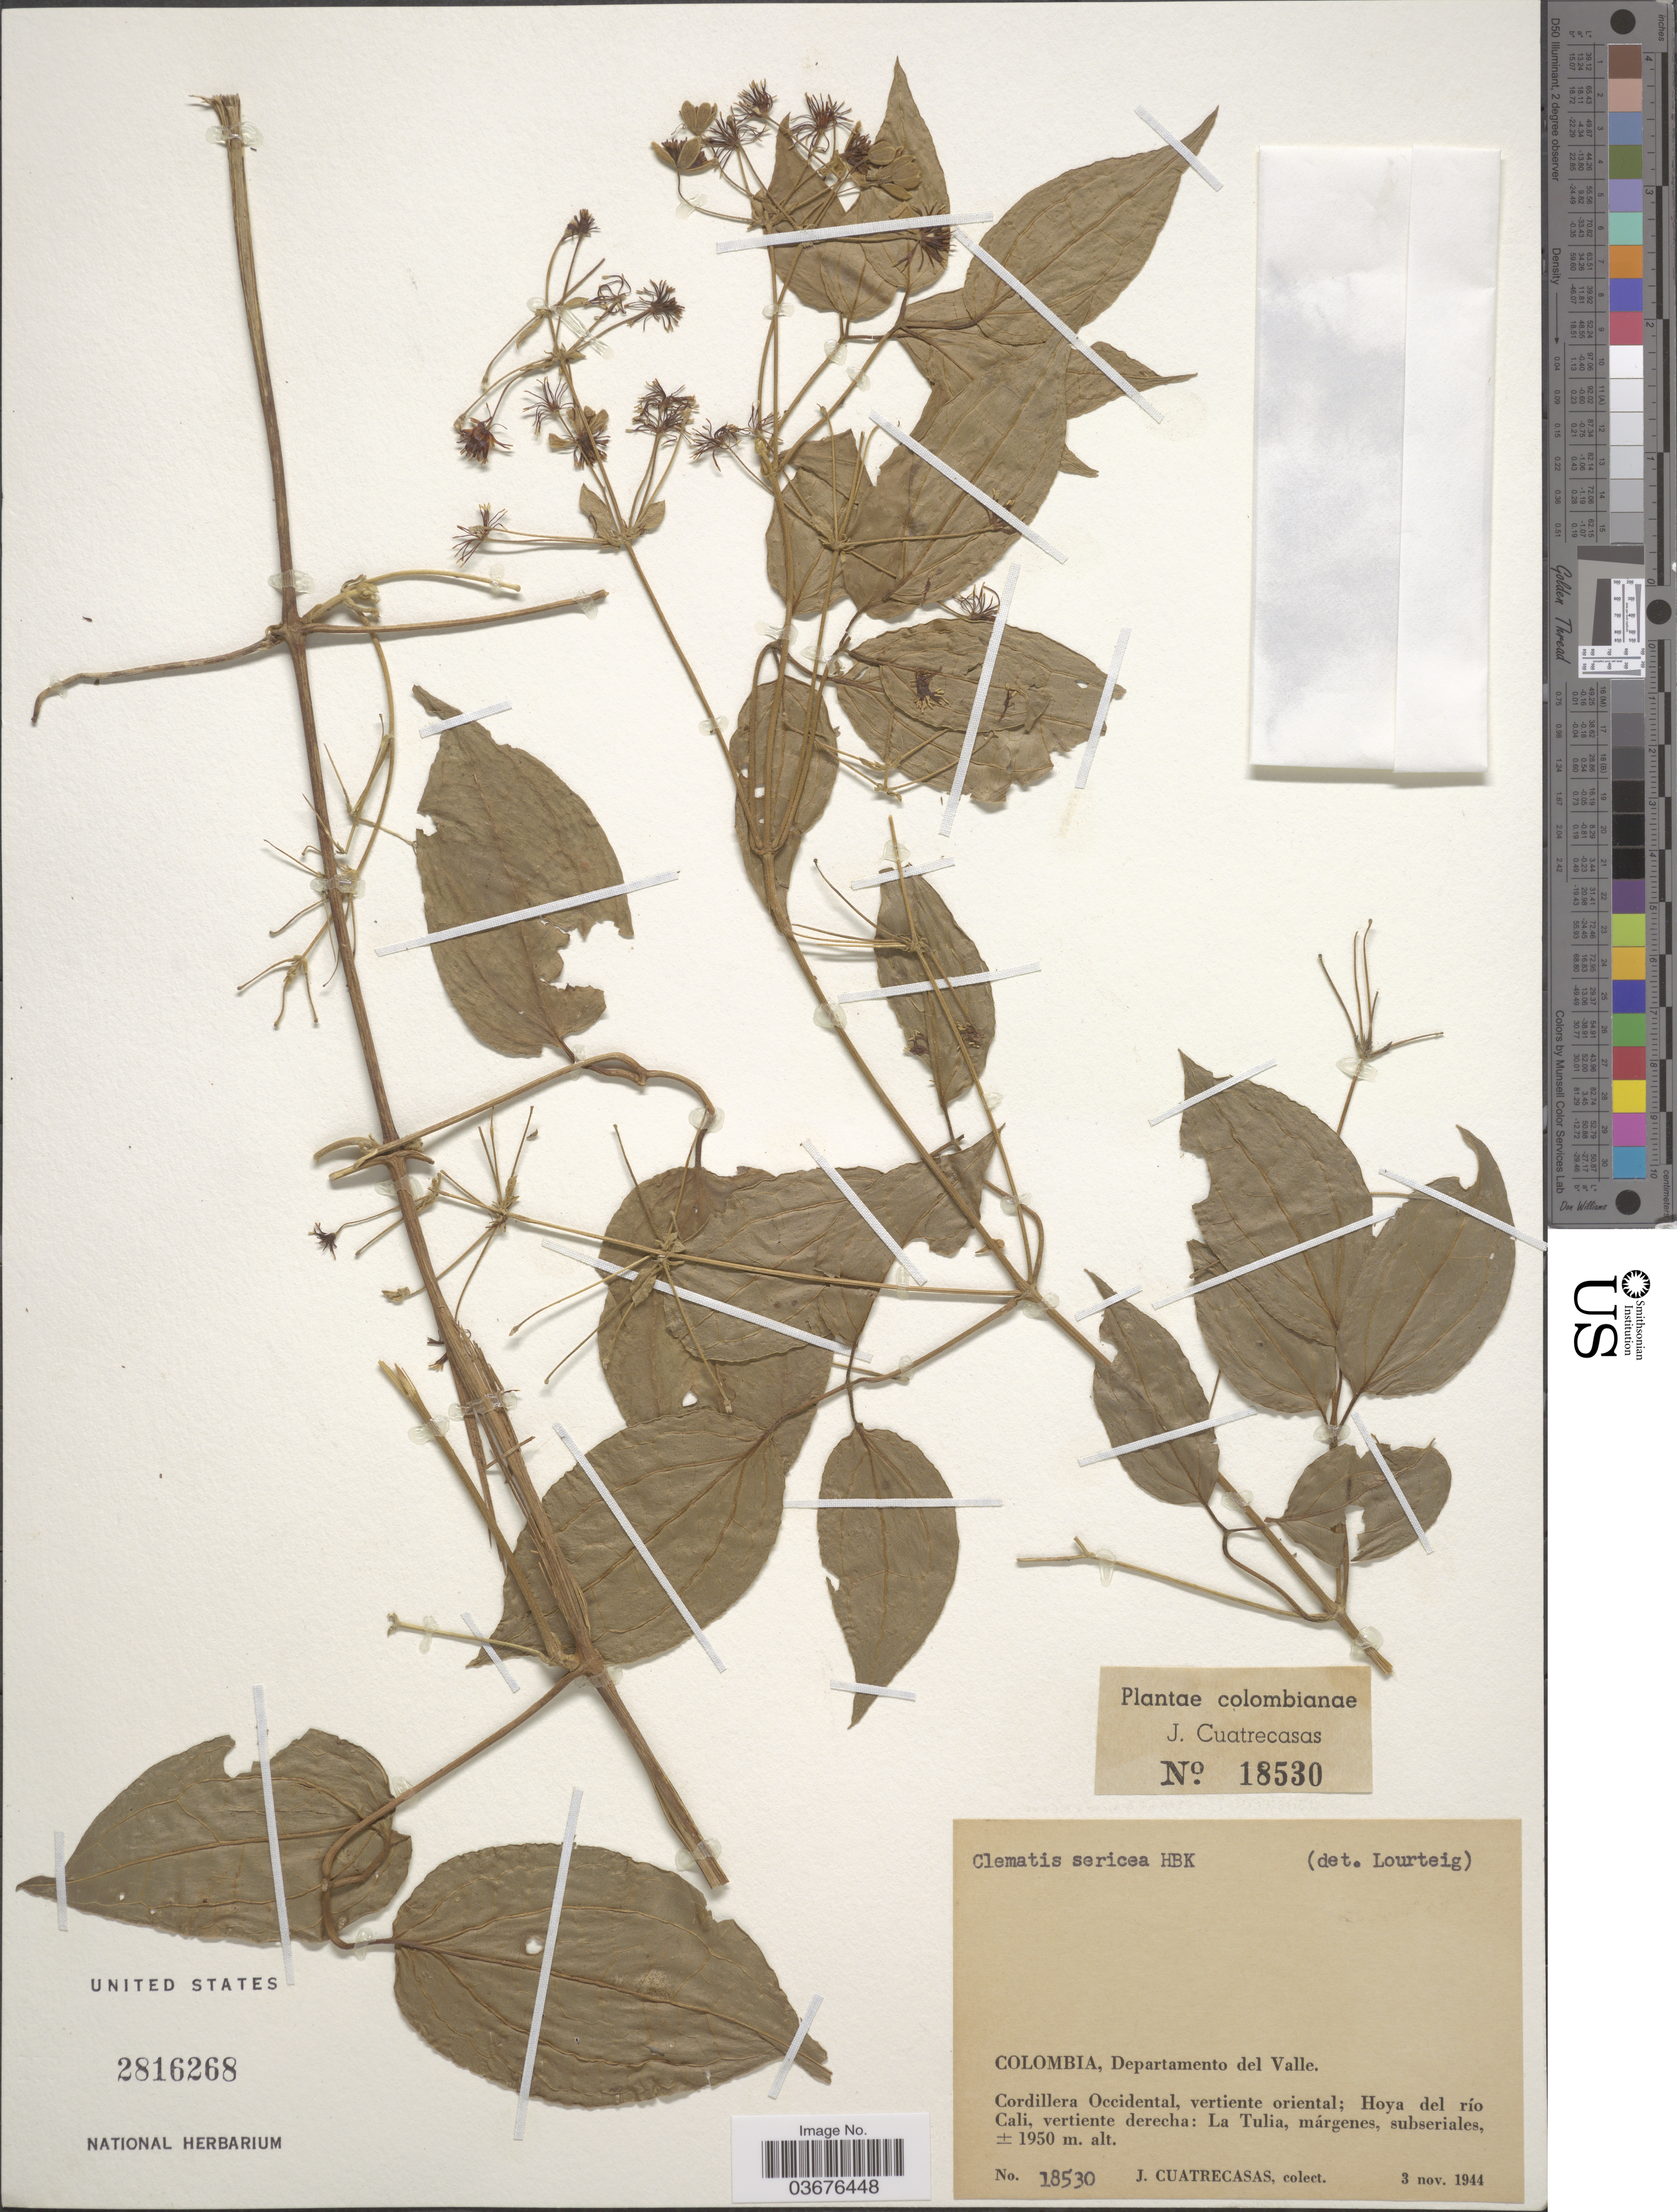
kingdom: Plantae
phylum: Tracheophyta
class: Magnoliopsida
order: Ranunculales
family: Ranunculaceae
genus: Clematis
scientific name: Clematis haenkeana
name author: C. Presl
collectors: J. Cuatrecasas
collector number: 18530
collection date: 1944-11-03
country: Colombia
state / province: Valle del Cauca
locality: Departamento del Valle. Cordillera Occidental, vertiente oriental; Hoya del río Cali, vertiente derecha: La Tulia.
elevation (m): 1950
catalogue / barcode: US 2816268